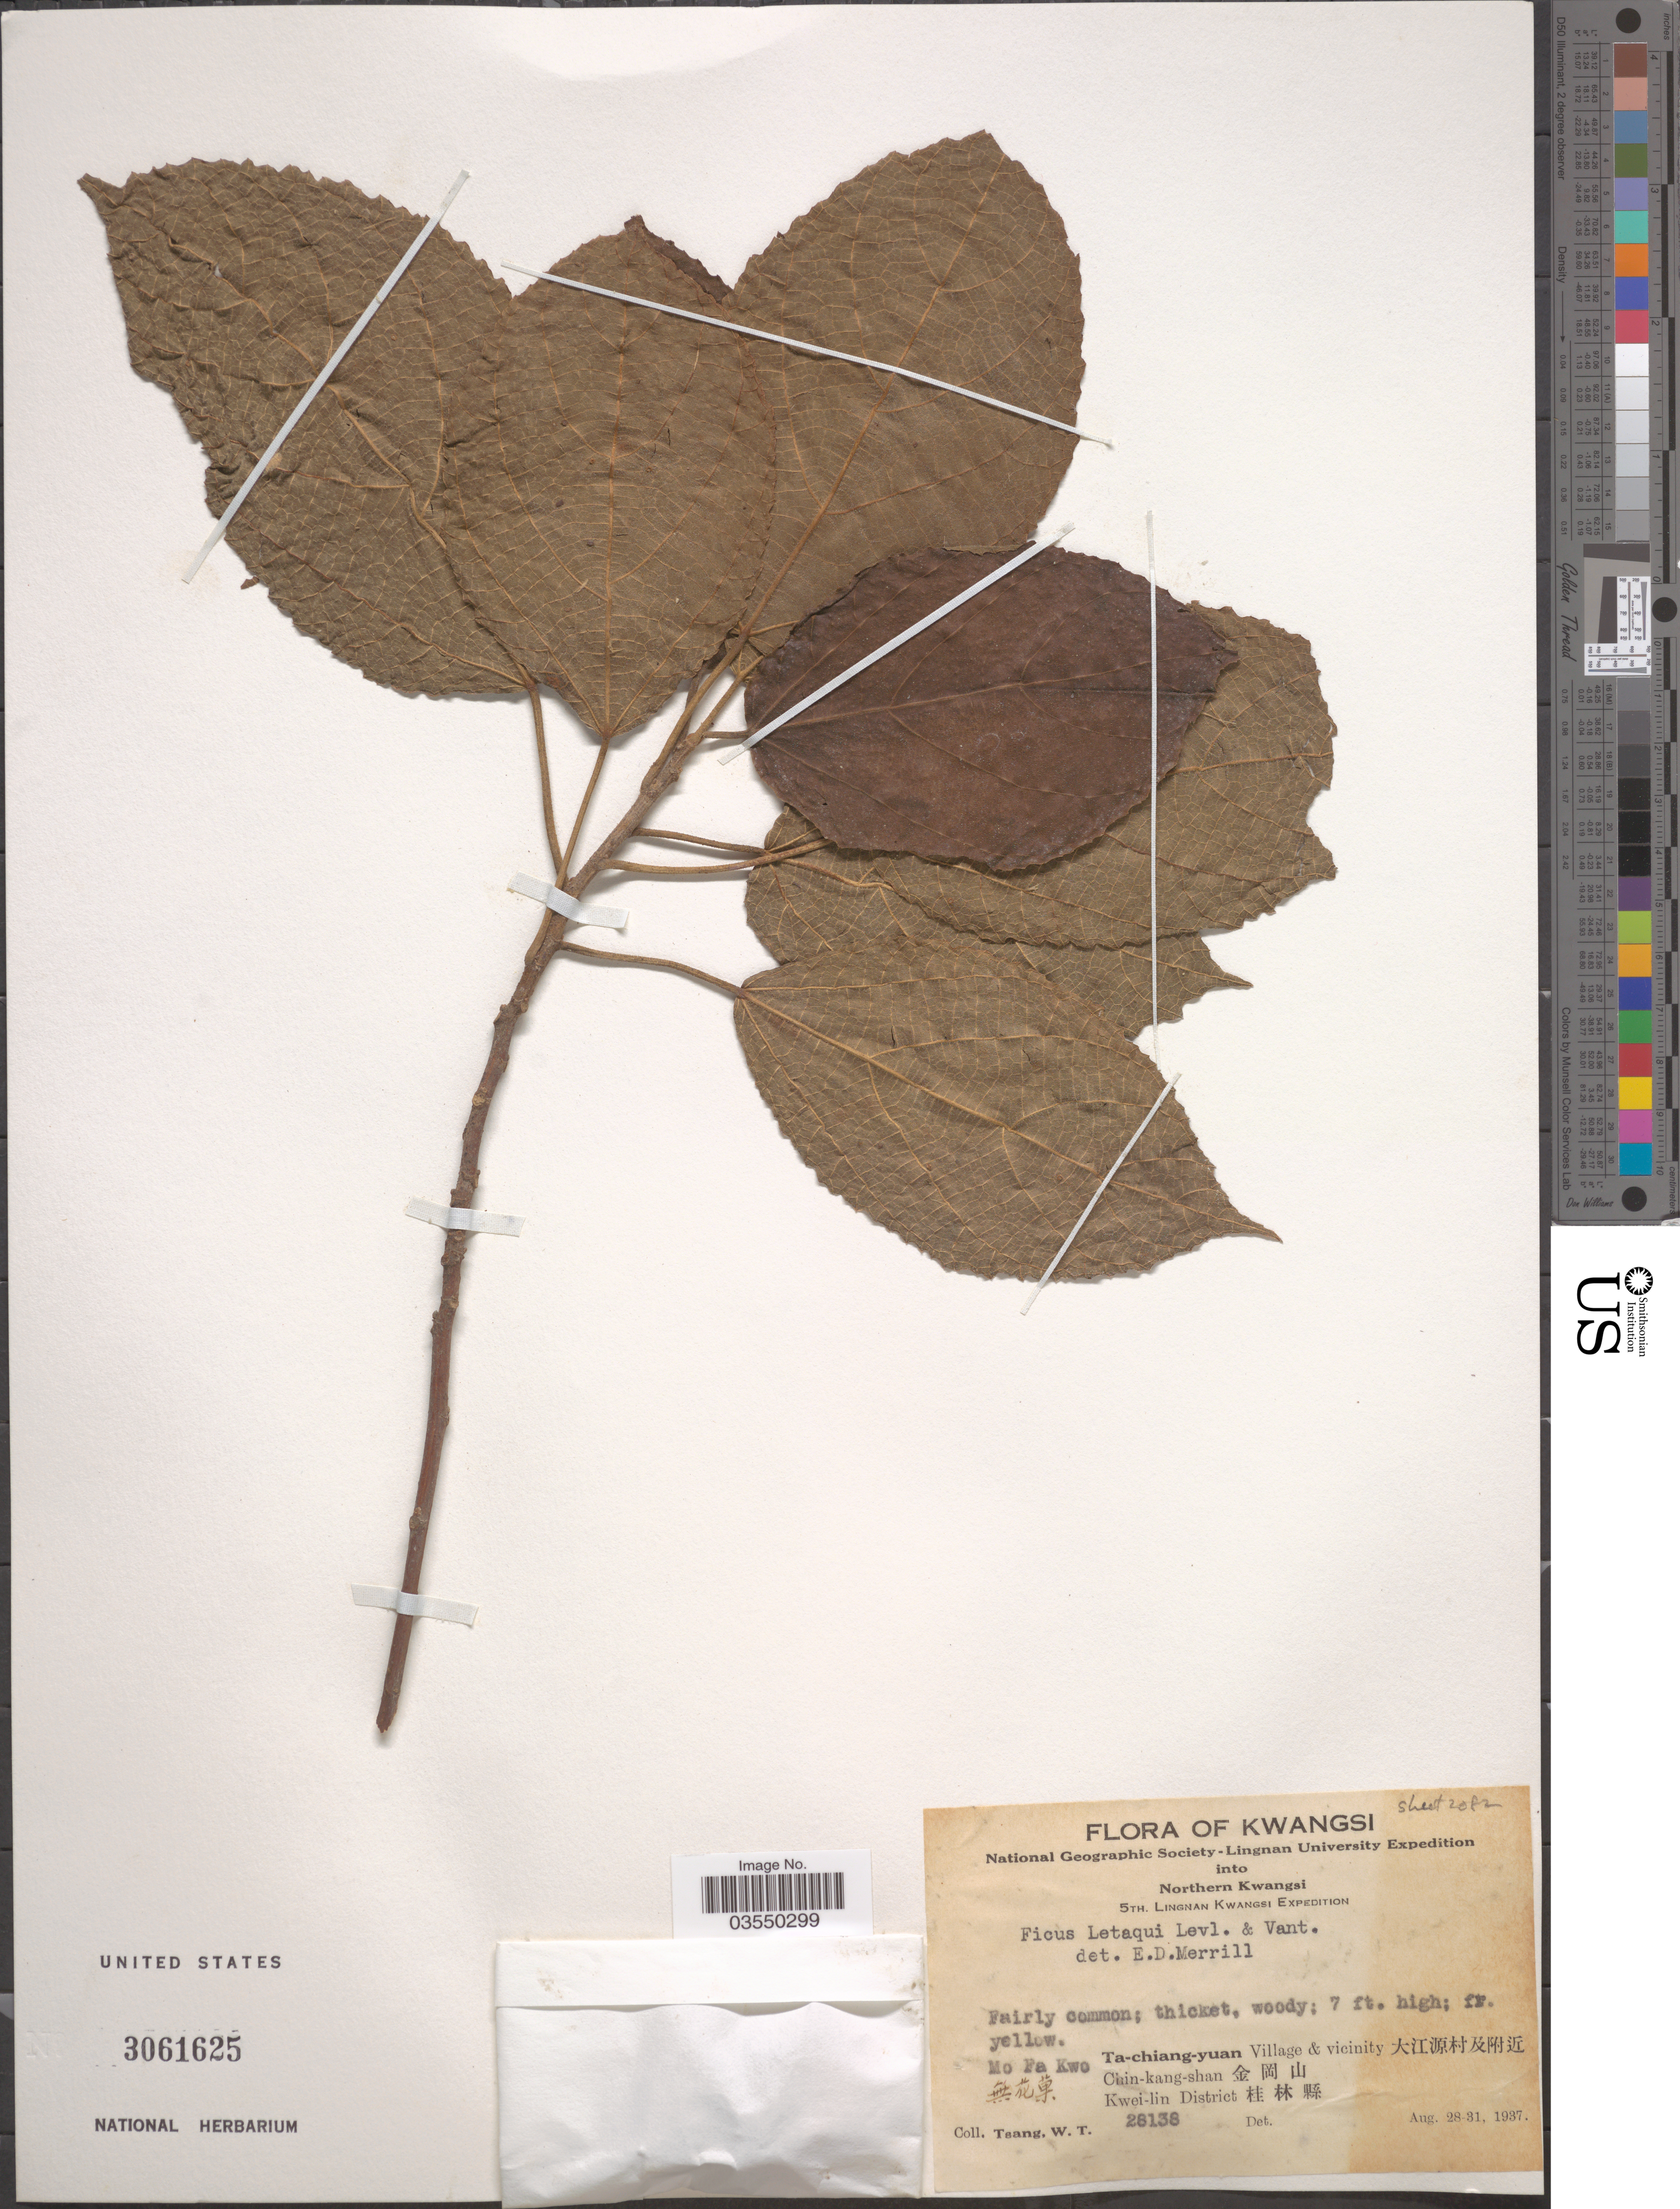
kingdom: Plantae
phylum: Tracheophyta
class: Magnoliopsida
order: Rosales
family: Moraceae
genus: Ficus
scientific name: Ficus hispida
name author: L. f.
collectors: W. T. Tsang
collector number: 28138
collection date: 1937-08-28/1937-08-31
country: China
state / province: Guangxi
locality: Kwangsi. Northern Kwangsi. Mo Fa Kwo X. Ta-chiang-yuan Village & vicinity X. Chin-kang-shan X. Kwei-lin District X.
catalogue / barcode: US 3061625